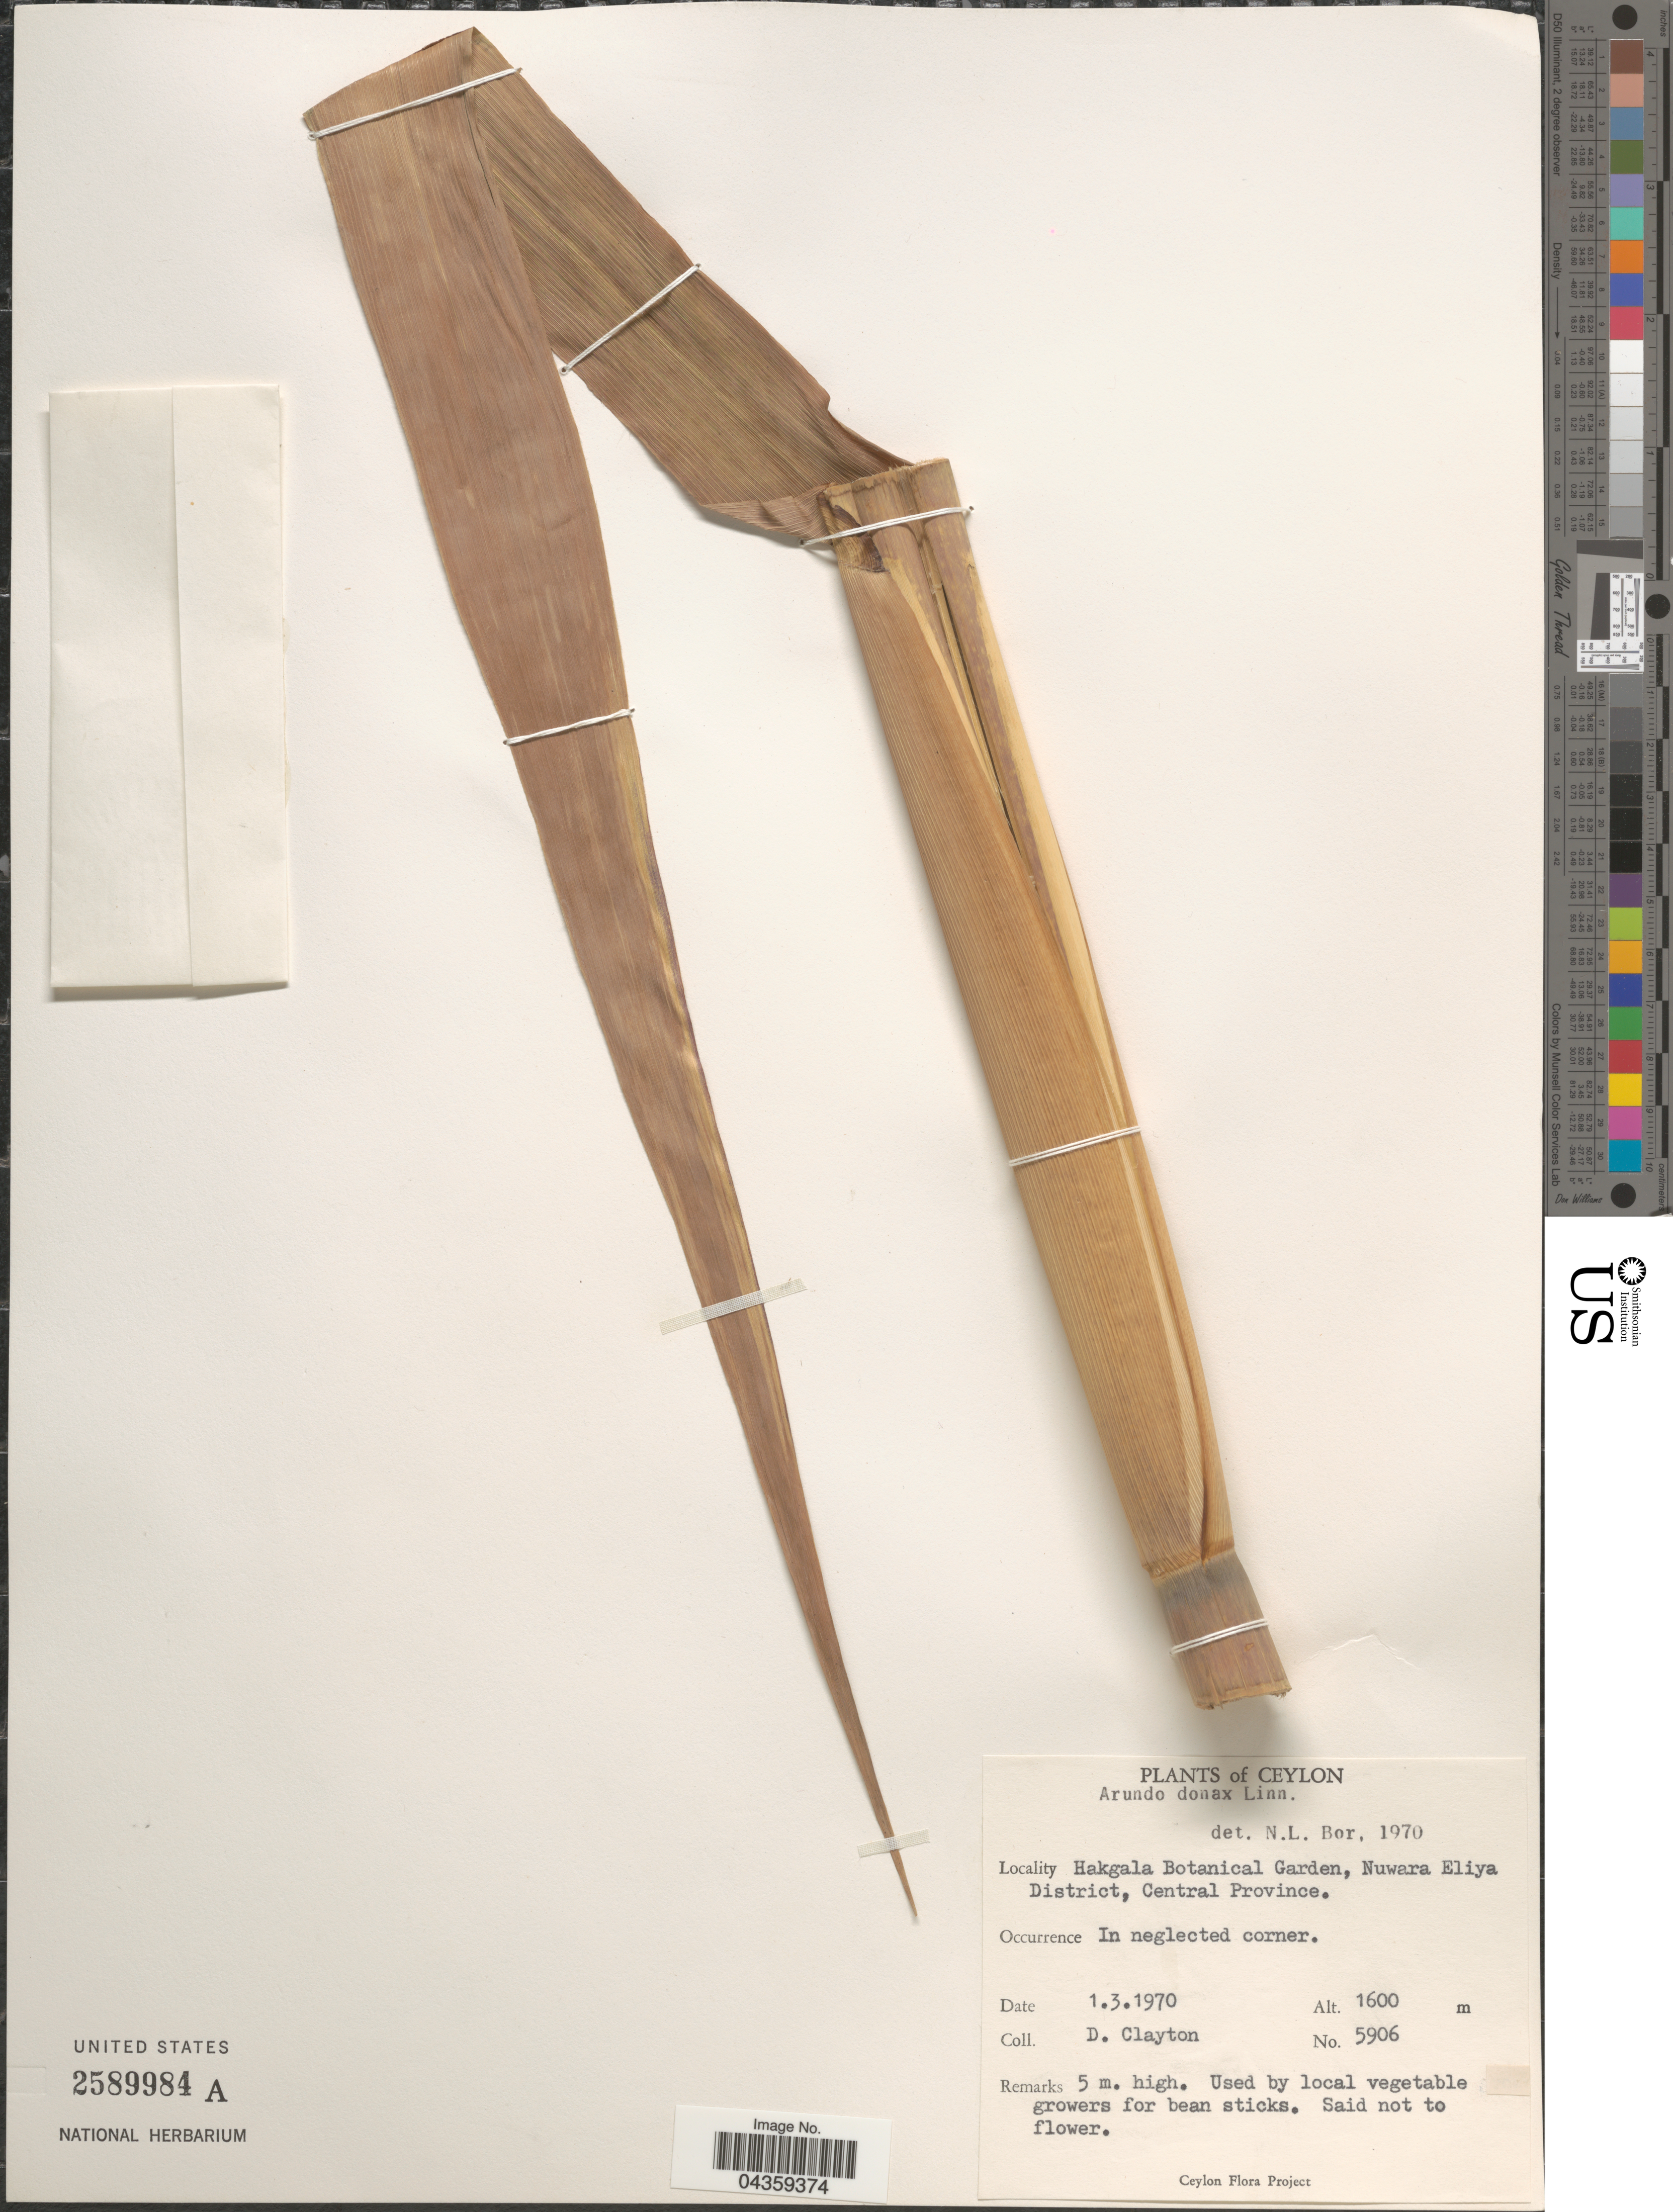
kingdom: Plantae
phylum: Tracheophyta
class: Liliopsida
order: Poales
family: Poaceae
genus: Arundo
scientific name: Arundo donax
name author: L.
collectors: D. Clayton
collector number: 5906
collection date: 1970-03-01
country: Sri Lanka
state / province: Central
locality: Ceylon. Hakgala Botanical Garden, Nuwara Eliya District, Central Province.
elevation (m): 1600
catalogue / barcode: US 2589984A